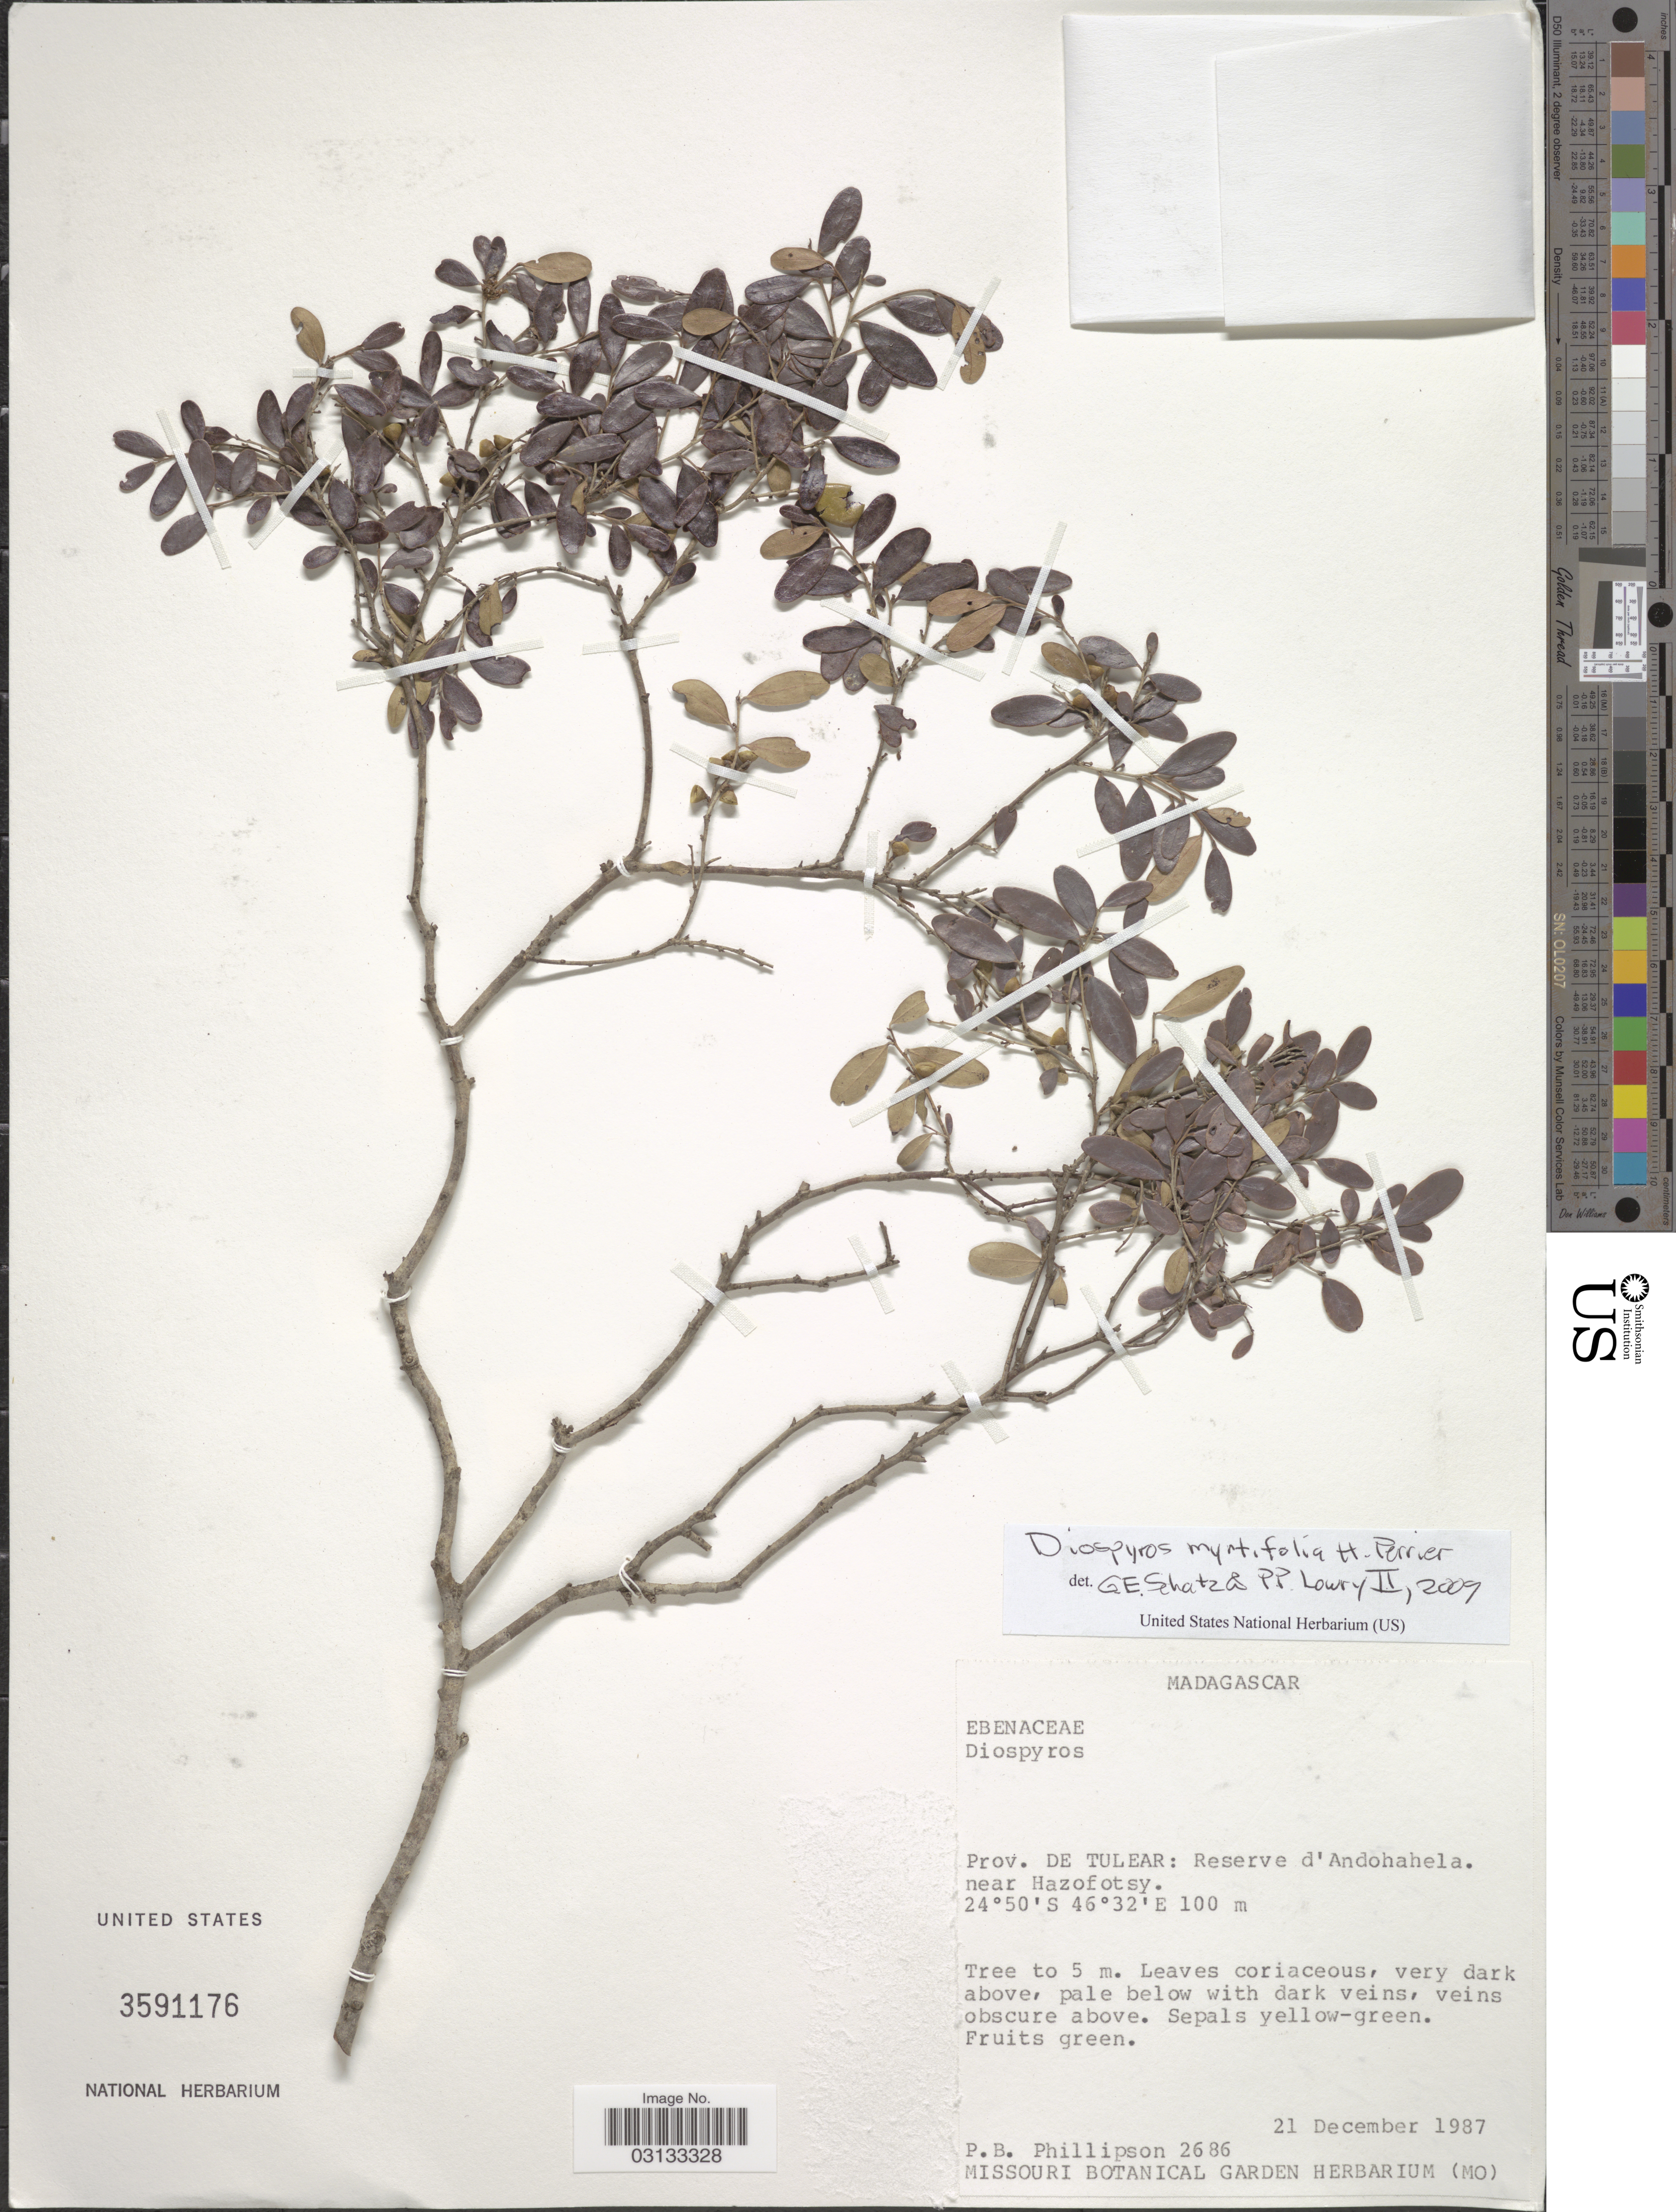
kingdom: Plantae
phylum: Tracheophyta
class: Magnoliopsida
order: Ericales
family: Ebenaceae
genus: Diospyros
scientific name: Diospyros myrtifolia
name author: H. Perrier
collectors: P. B. Phillipson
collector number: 2686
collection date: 1987-12-21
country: Madagascar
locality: Prov. de Tulear: Reserve d'Andhohahela. near Hazofotsy.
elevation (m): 100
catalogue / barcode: US 3591176